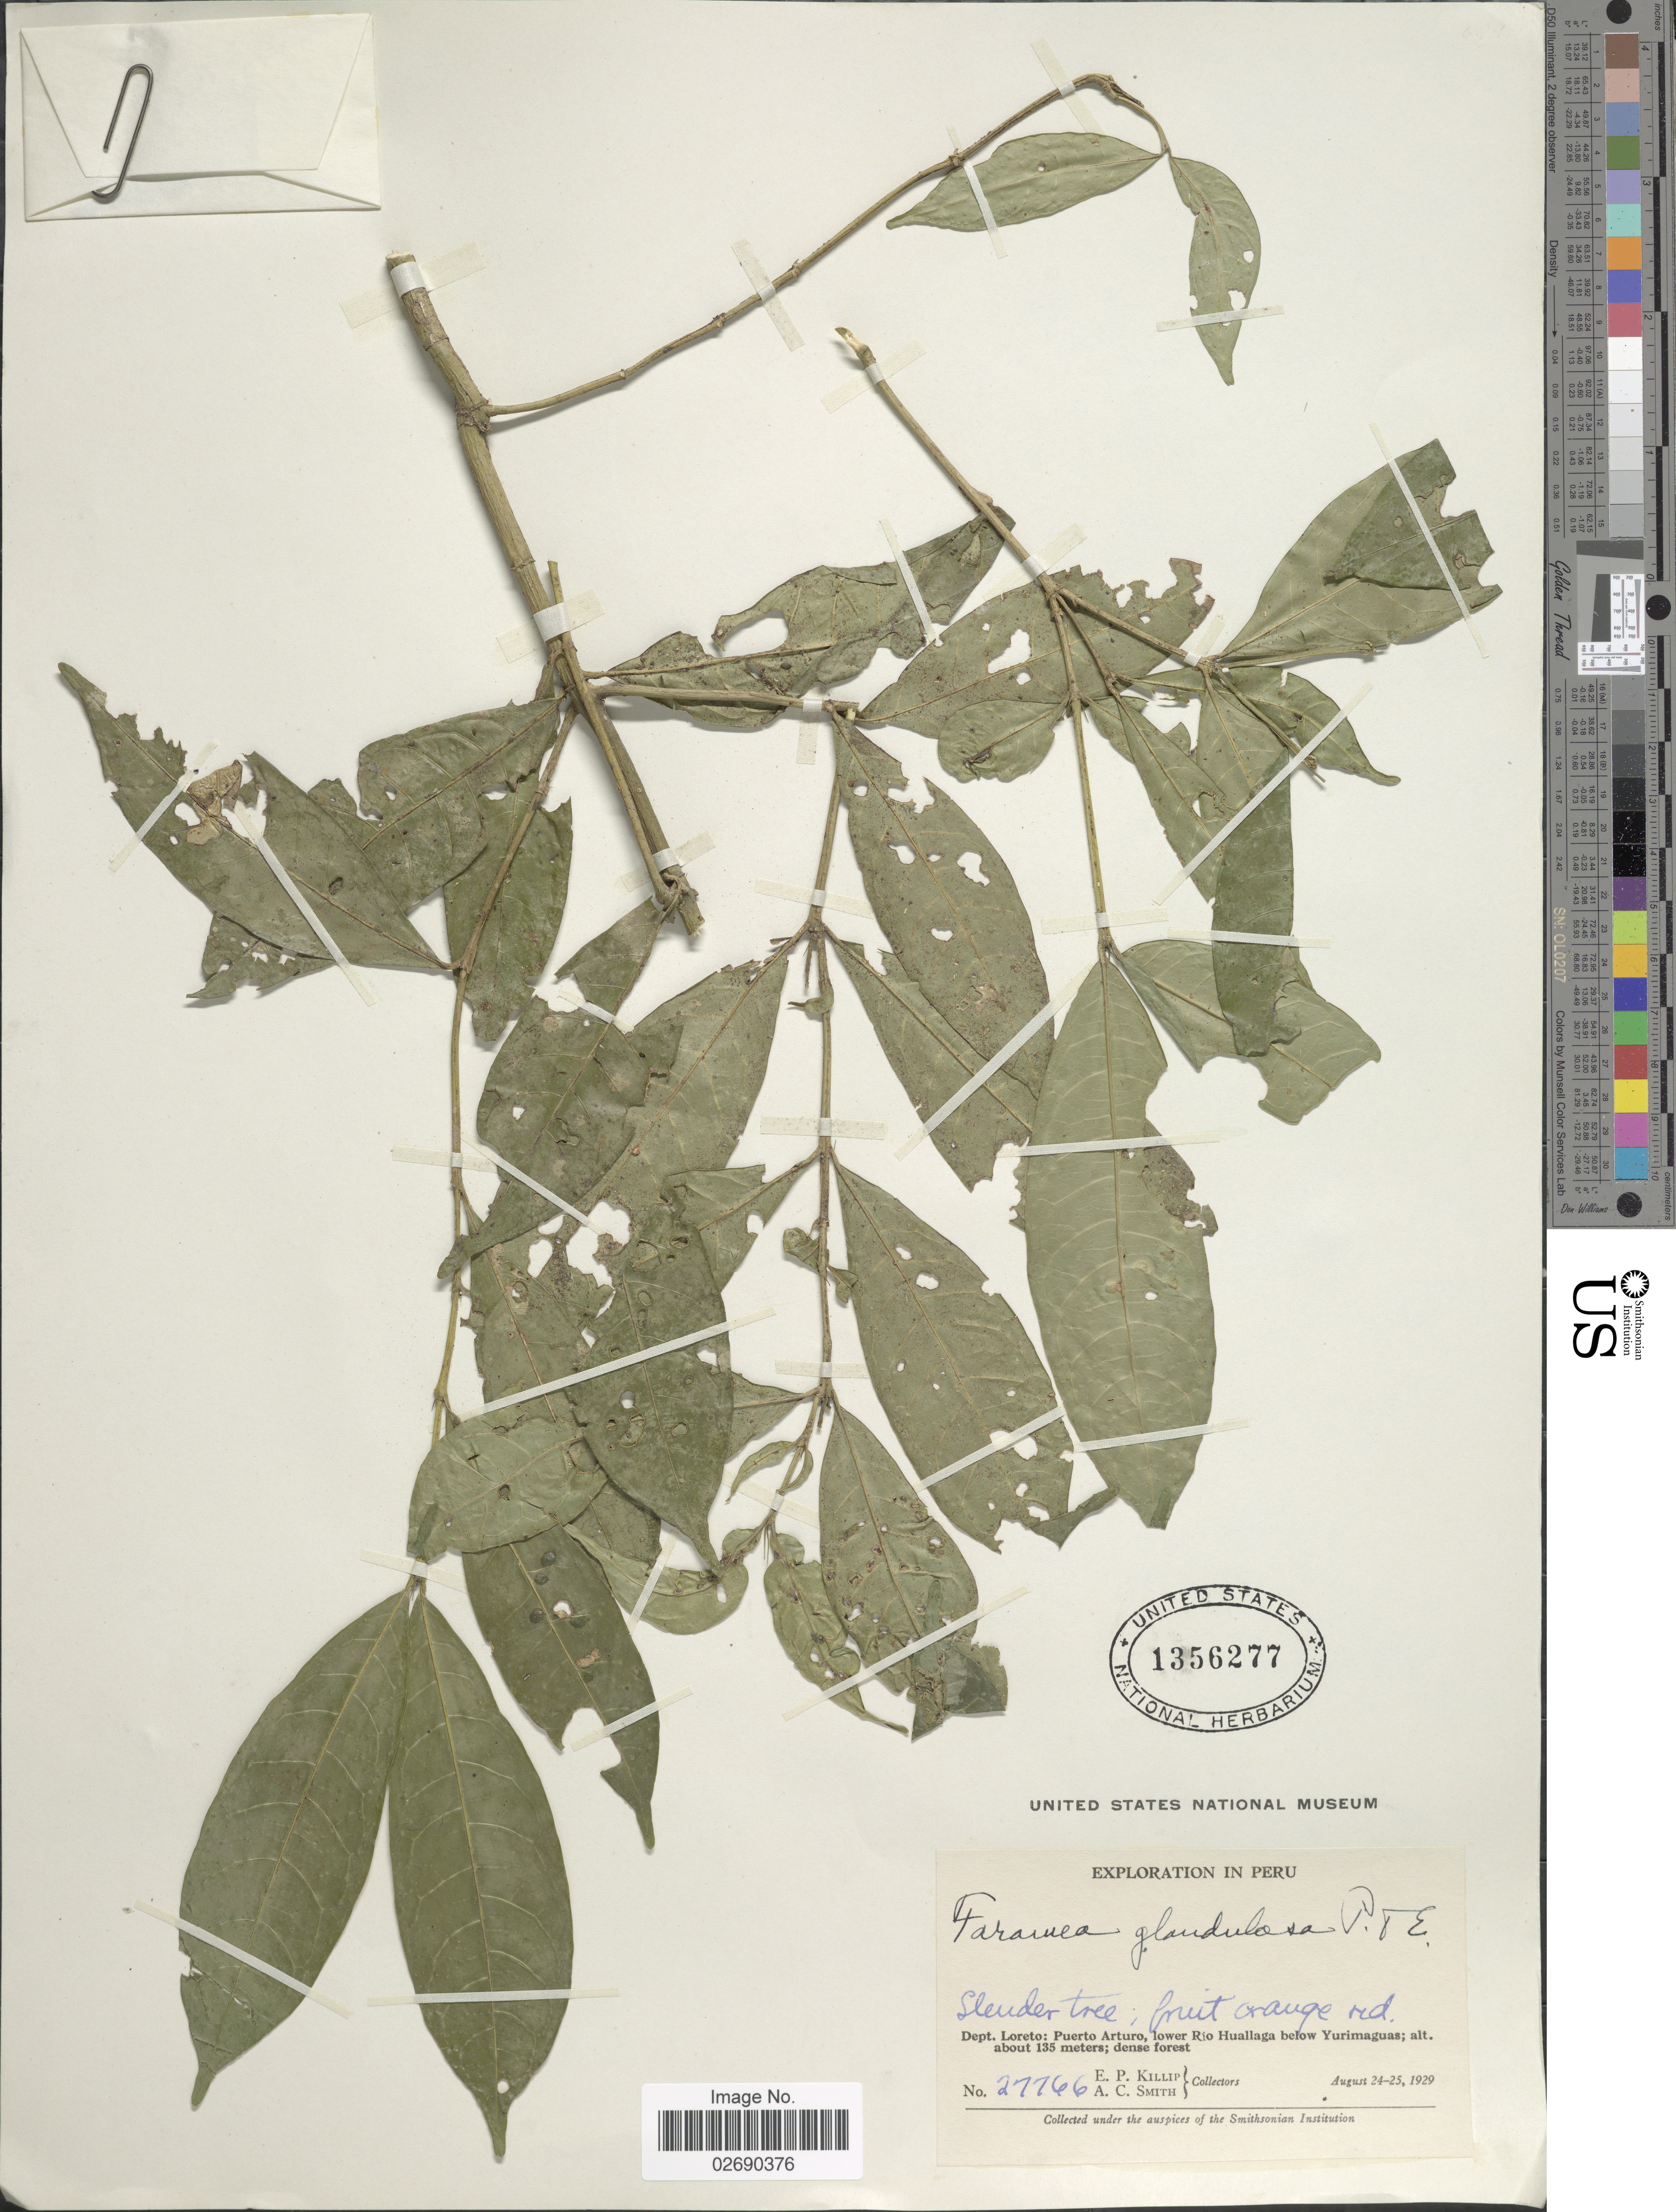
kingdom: Plantae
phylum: Tracheophyta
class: Magnoliopsida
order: Gentianales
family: Rubiaceae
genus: Faramea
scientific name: Faramea glandulosa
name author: Poepp.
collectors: E. P. Killip & A. C. Smith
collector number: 27766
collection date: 1929-08-24/1929-08-25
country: Peru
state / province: Loreto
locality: Dept. Loreto: Puerto Arturo, lower Río Huallaga below Yurimaguas; dense forest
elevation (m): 135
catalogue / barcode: US 1356277